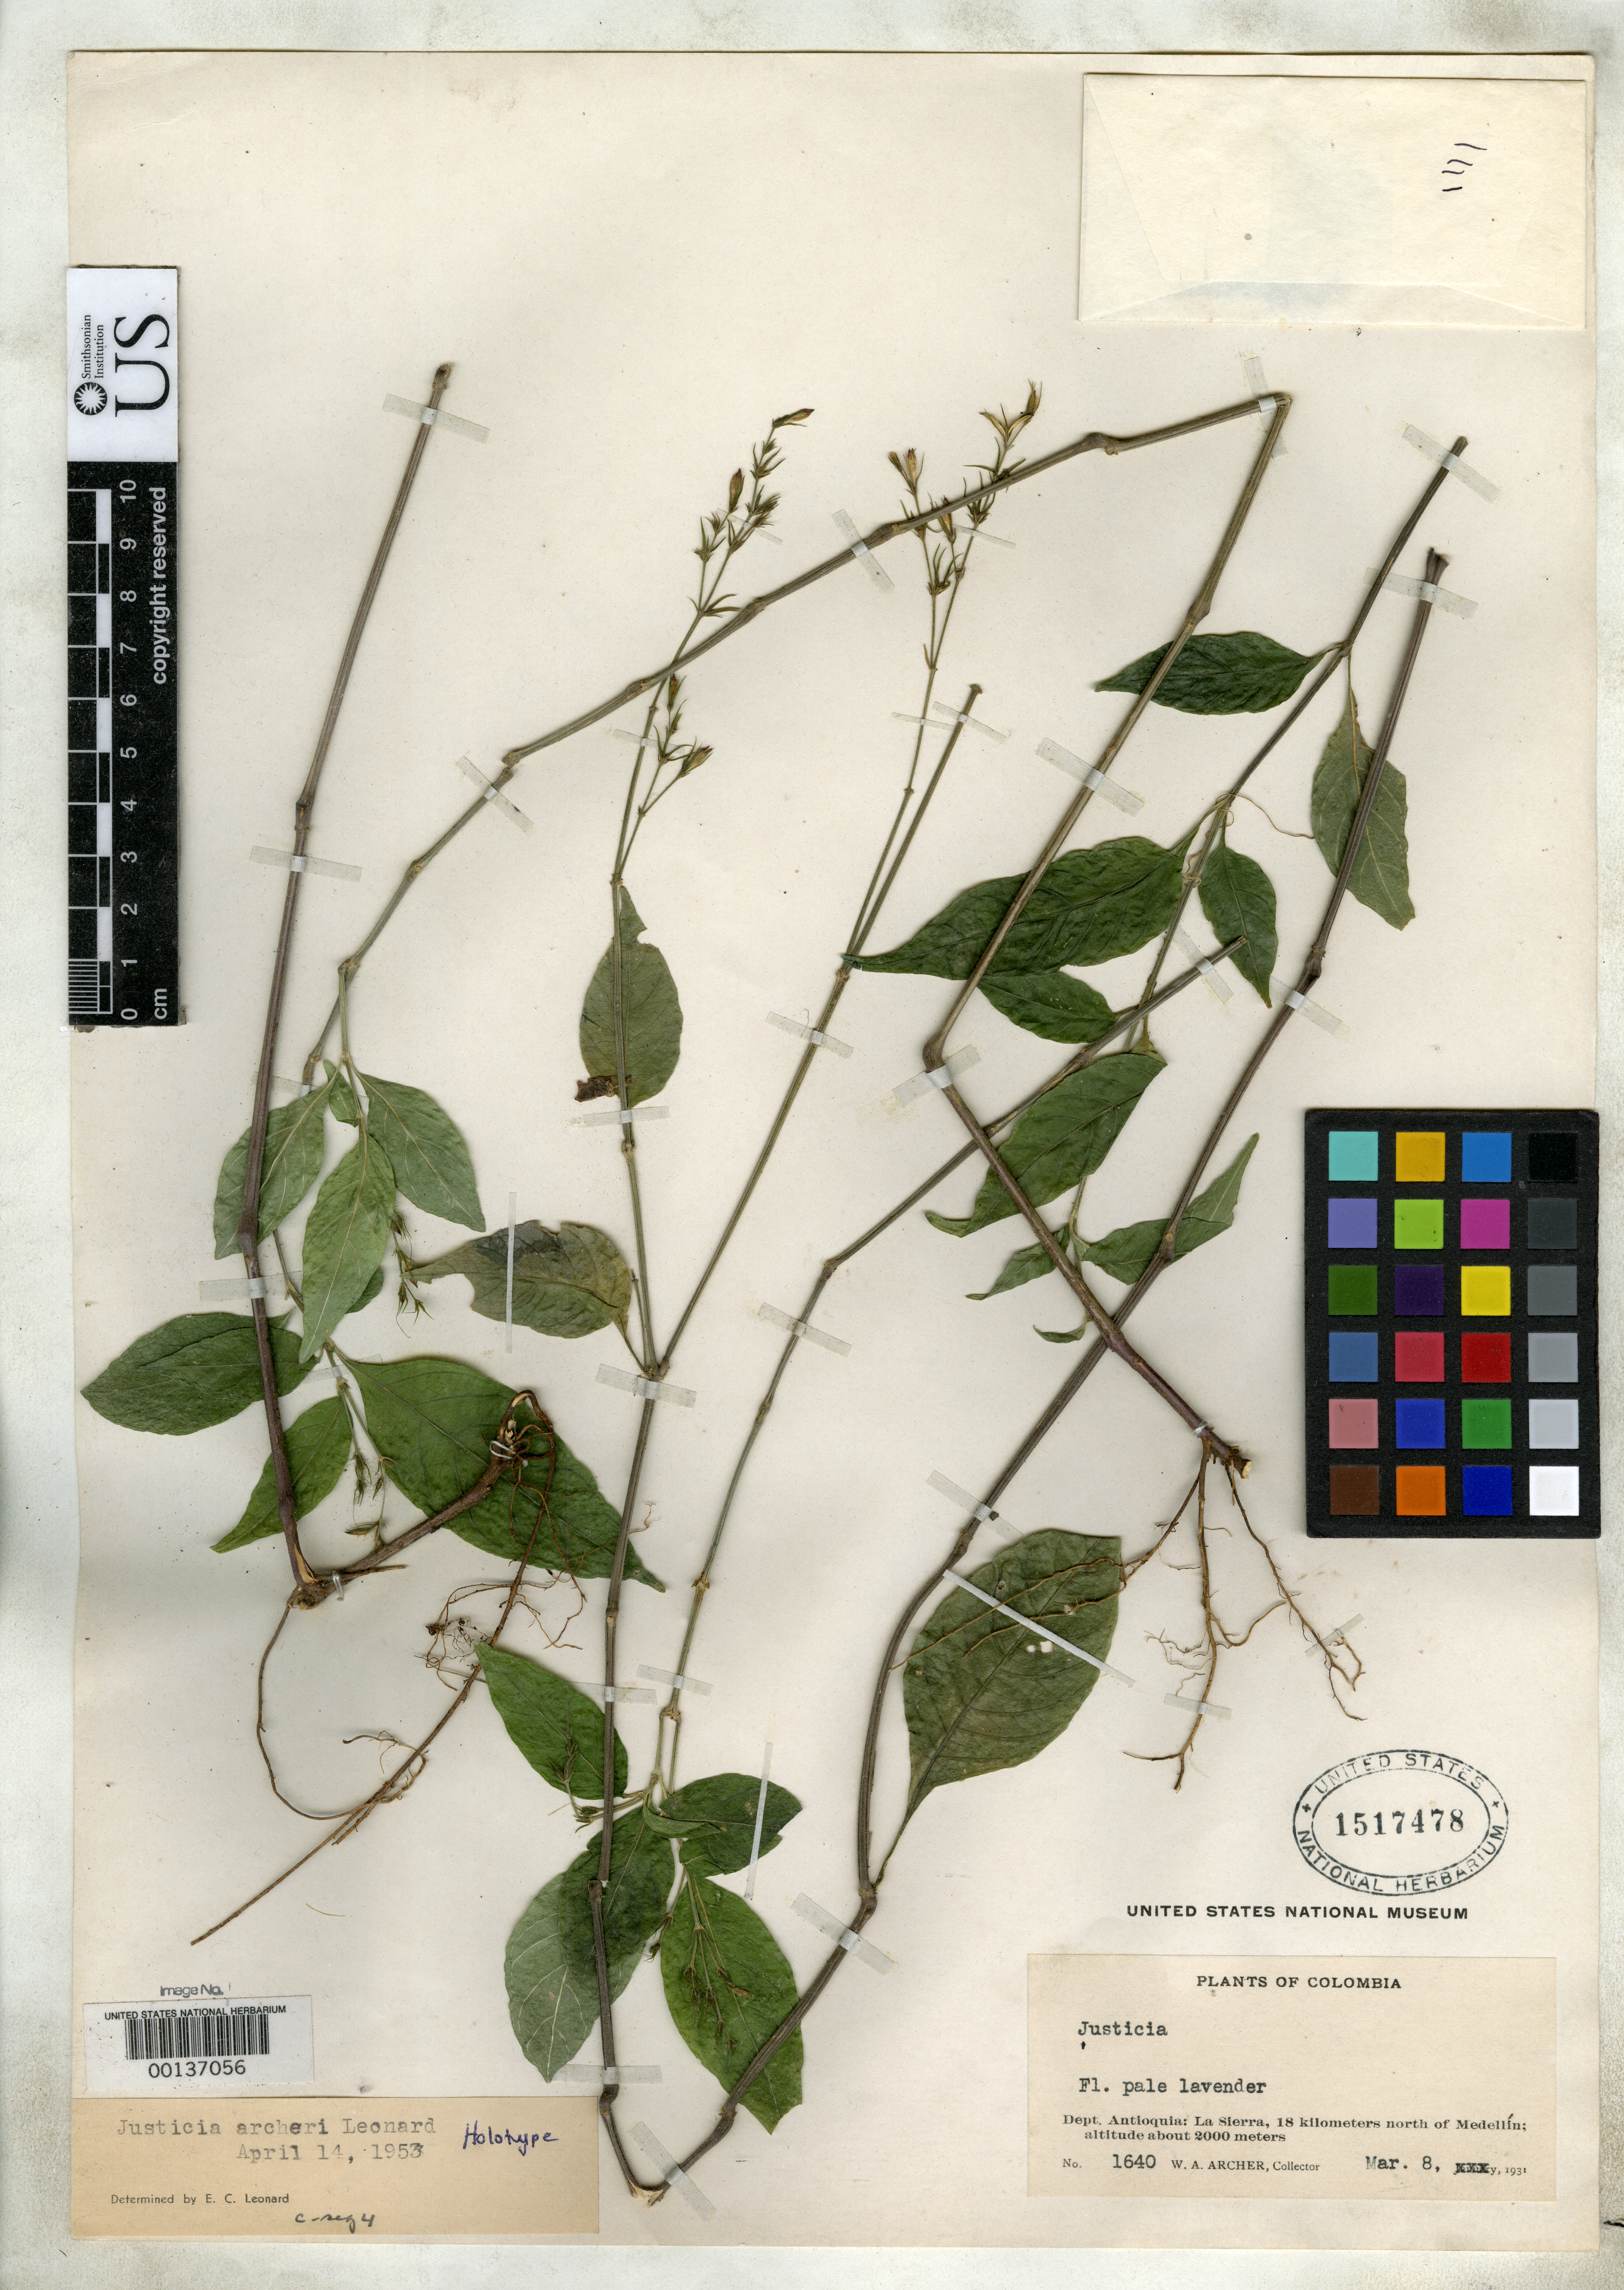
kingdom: Plantae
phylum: Tracheophyta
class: Magnoliopsida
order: Lamiales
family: Acanthaceae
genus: Justicia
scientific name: Justicia archeri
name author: Leonard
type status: Holotype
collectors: W. A. Archer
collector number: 1640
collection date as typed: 08 Mar 1931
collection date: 1931-03-08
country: Colombia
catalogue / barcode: US 1517478